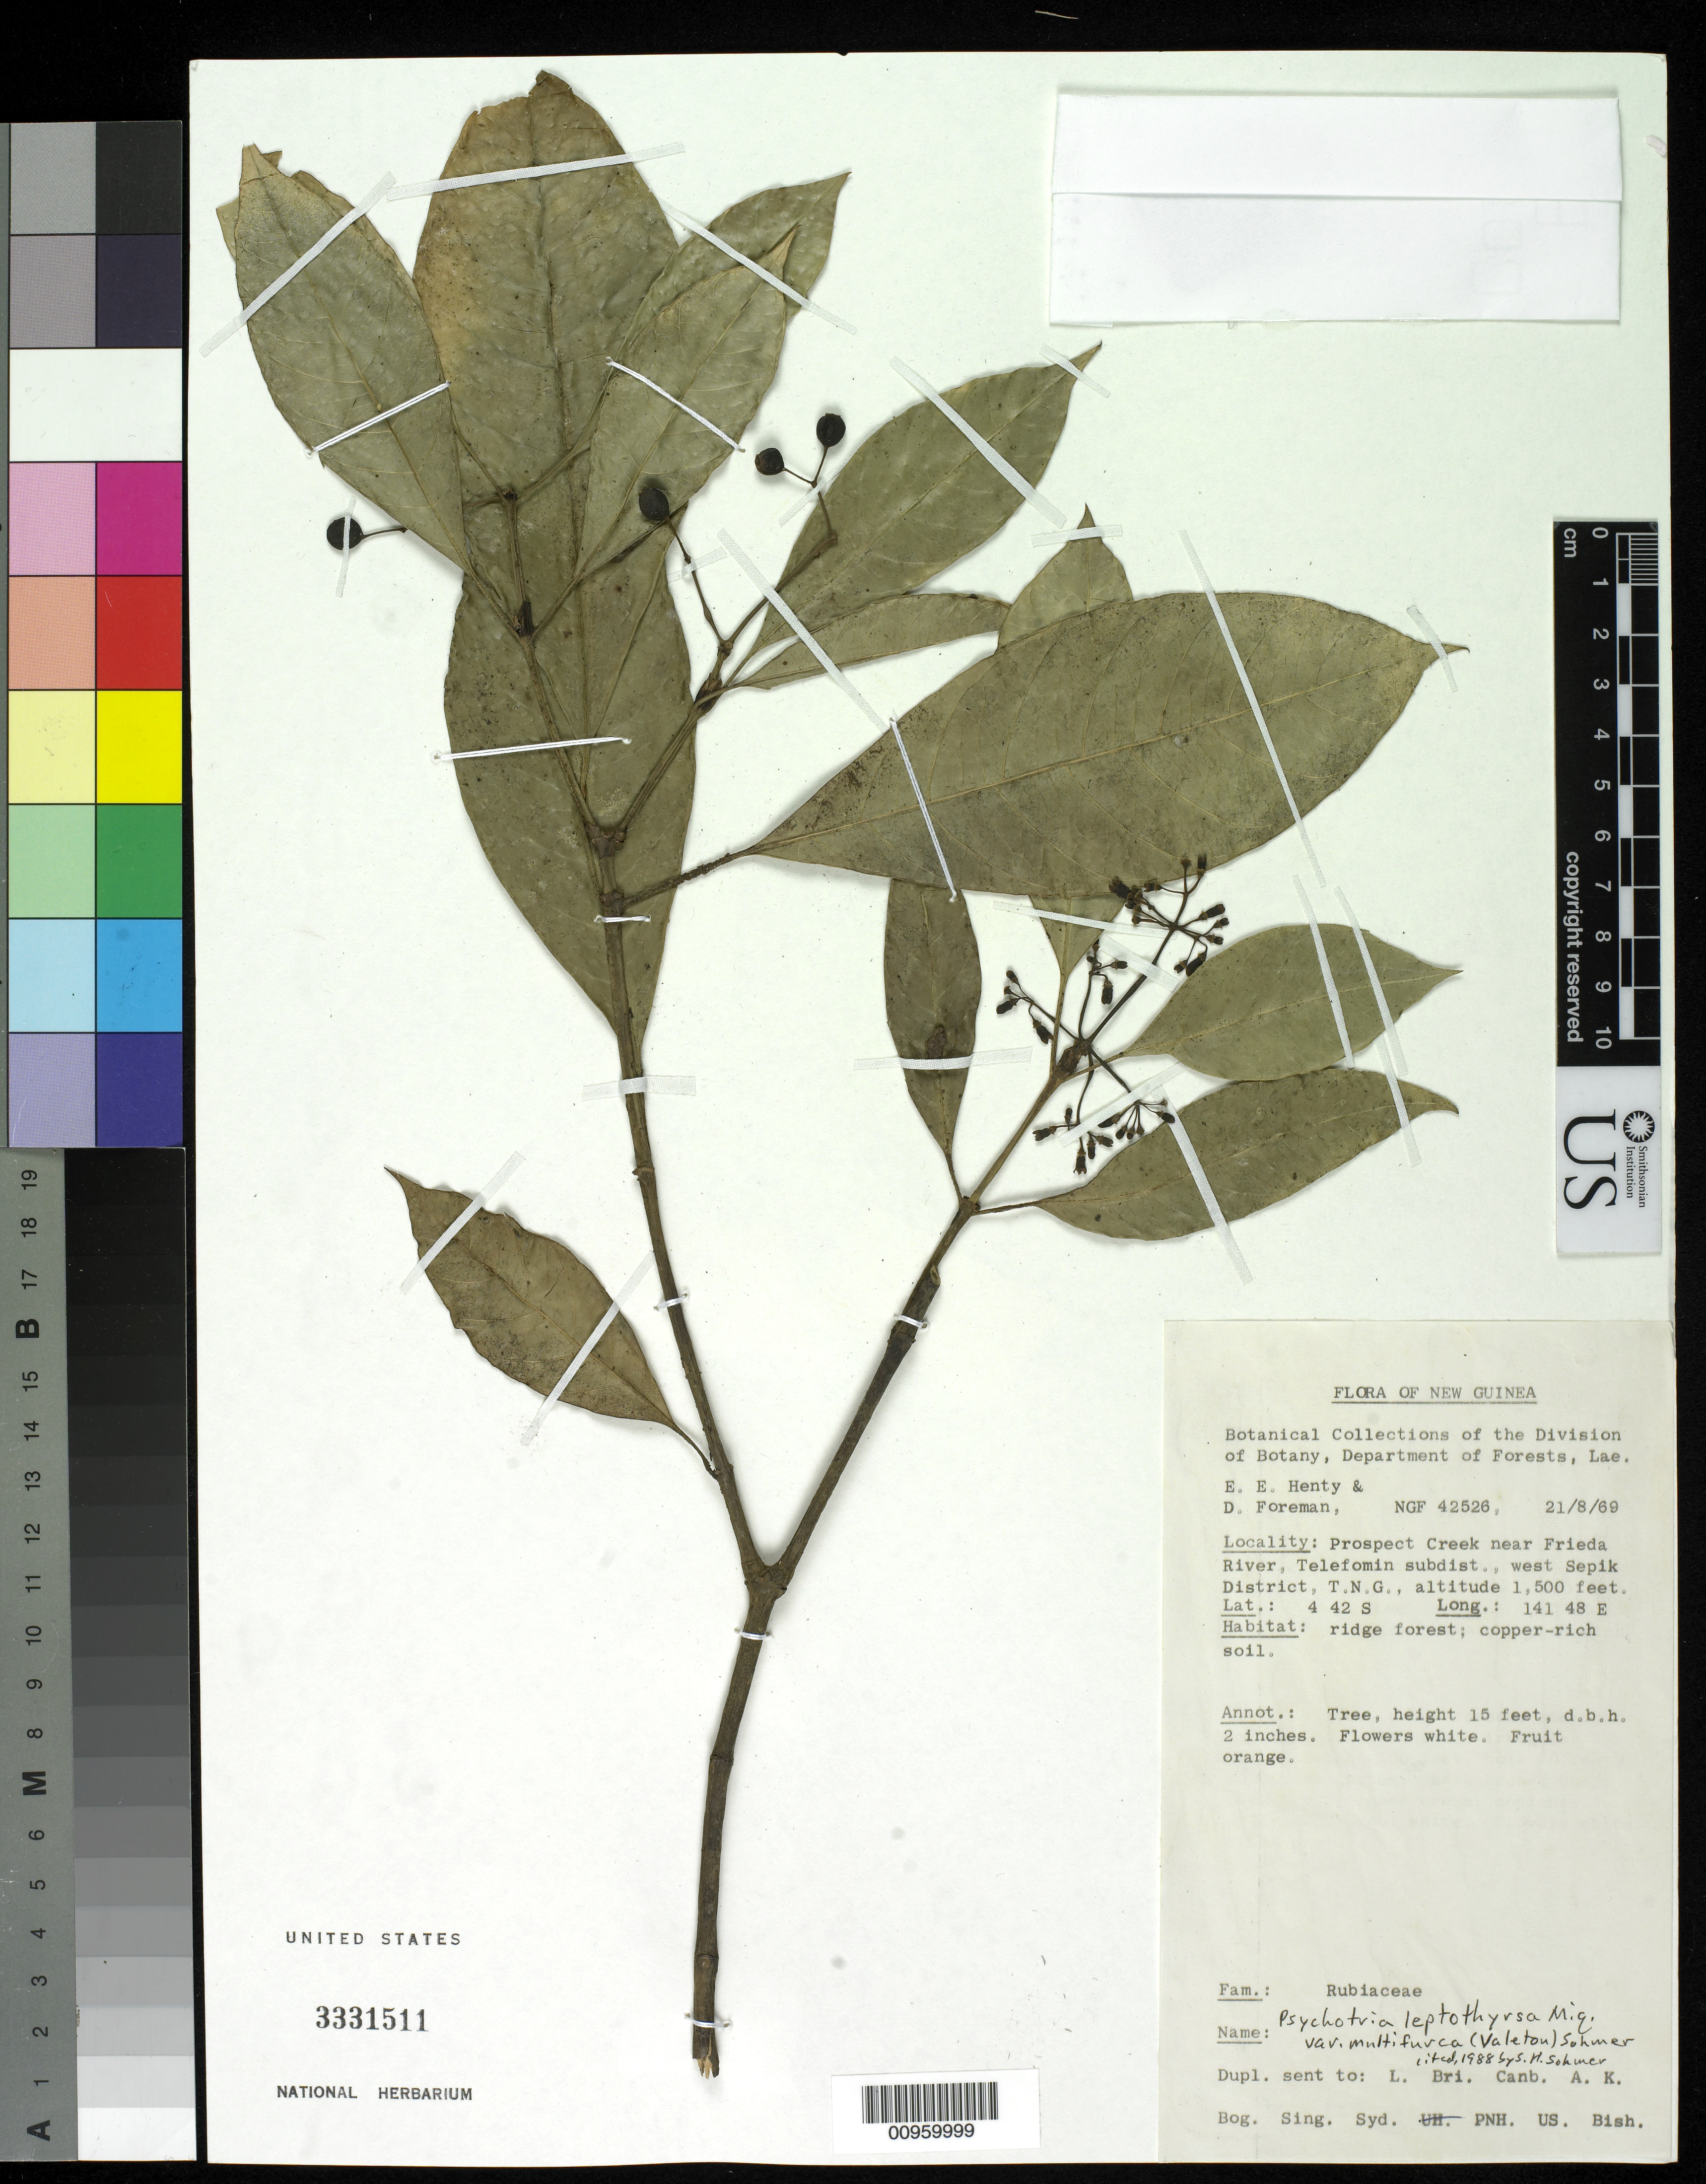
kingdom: Plantae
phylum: Tracheophyta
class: Magnoliopsida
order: Gentianales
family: Rubiaceae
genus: Psychotria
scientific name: Psychotria leptothyrsa var. multifurca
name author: (Valeton) Sohmer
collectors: E. Henty & D. Foreman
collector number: NGF 42526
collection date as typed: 21 Aug 1969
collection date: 1969-08-21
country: Papua New Guinea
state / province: Sandaun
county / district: Telefomin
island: New Guinea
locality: Prospect Creek near Frieda River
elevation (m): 457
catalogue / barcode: US 3331511